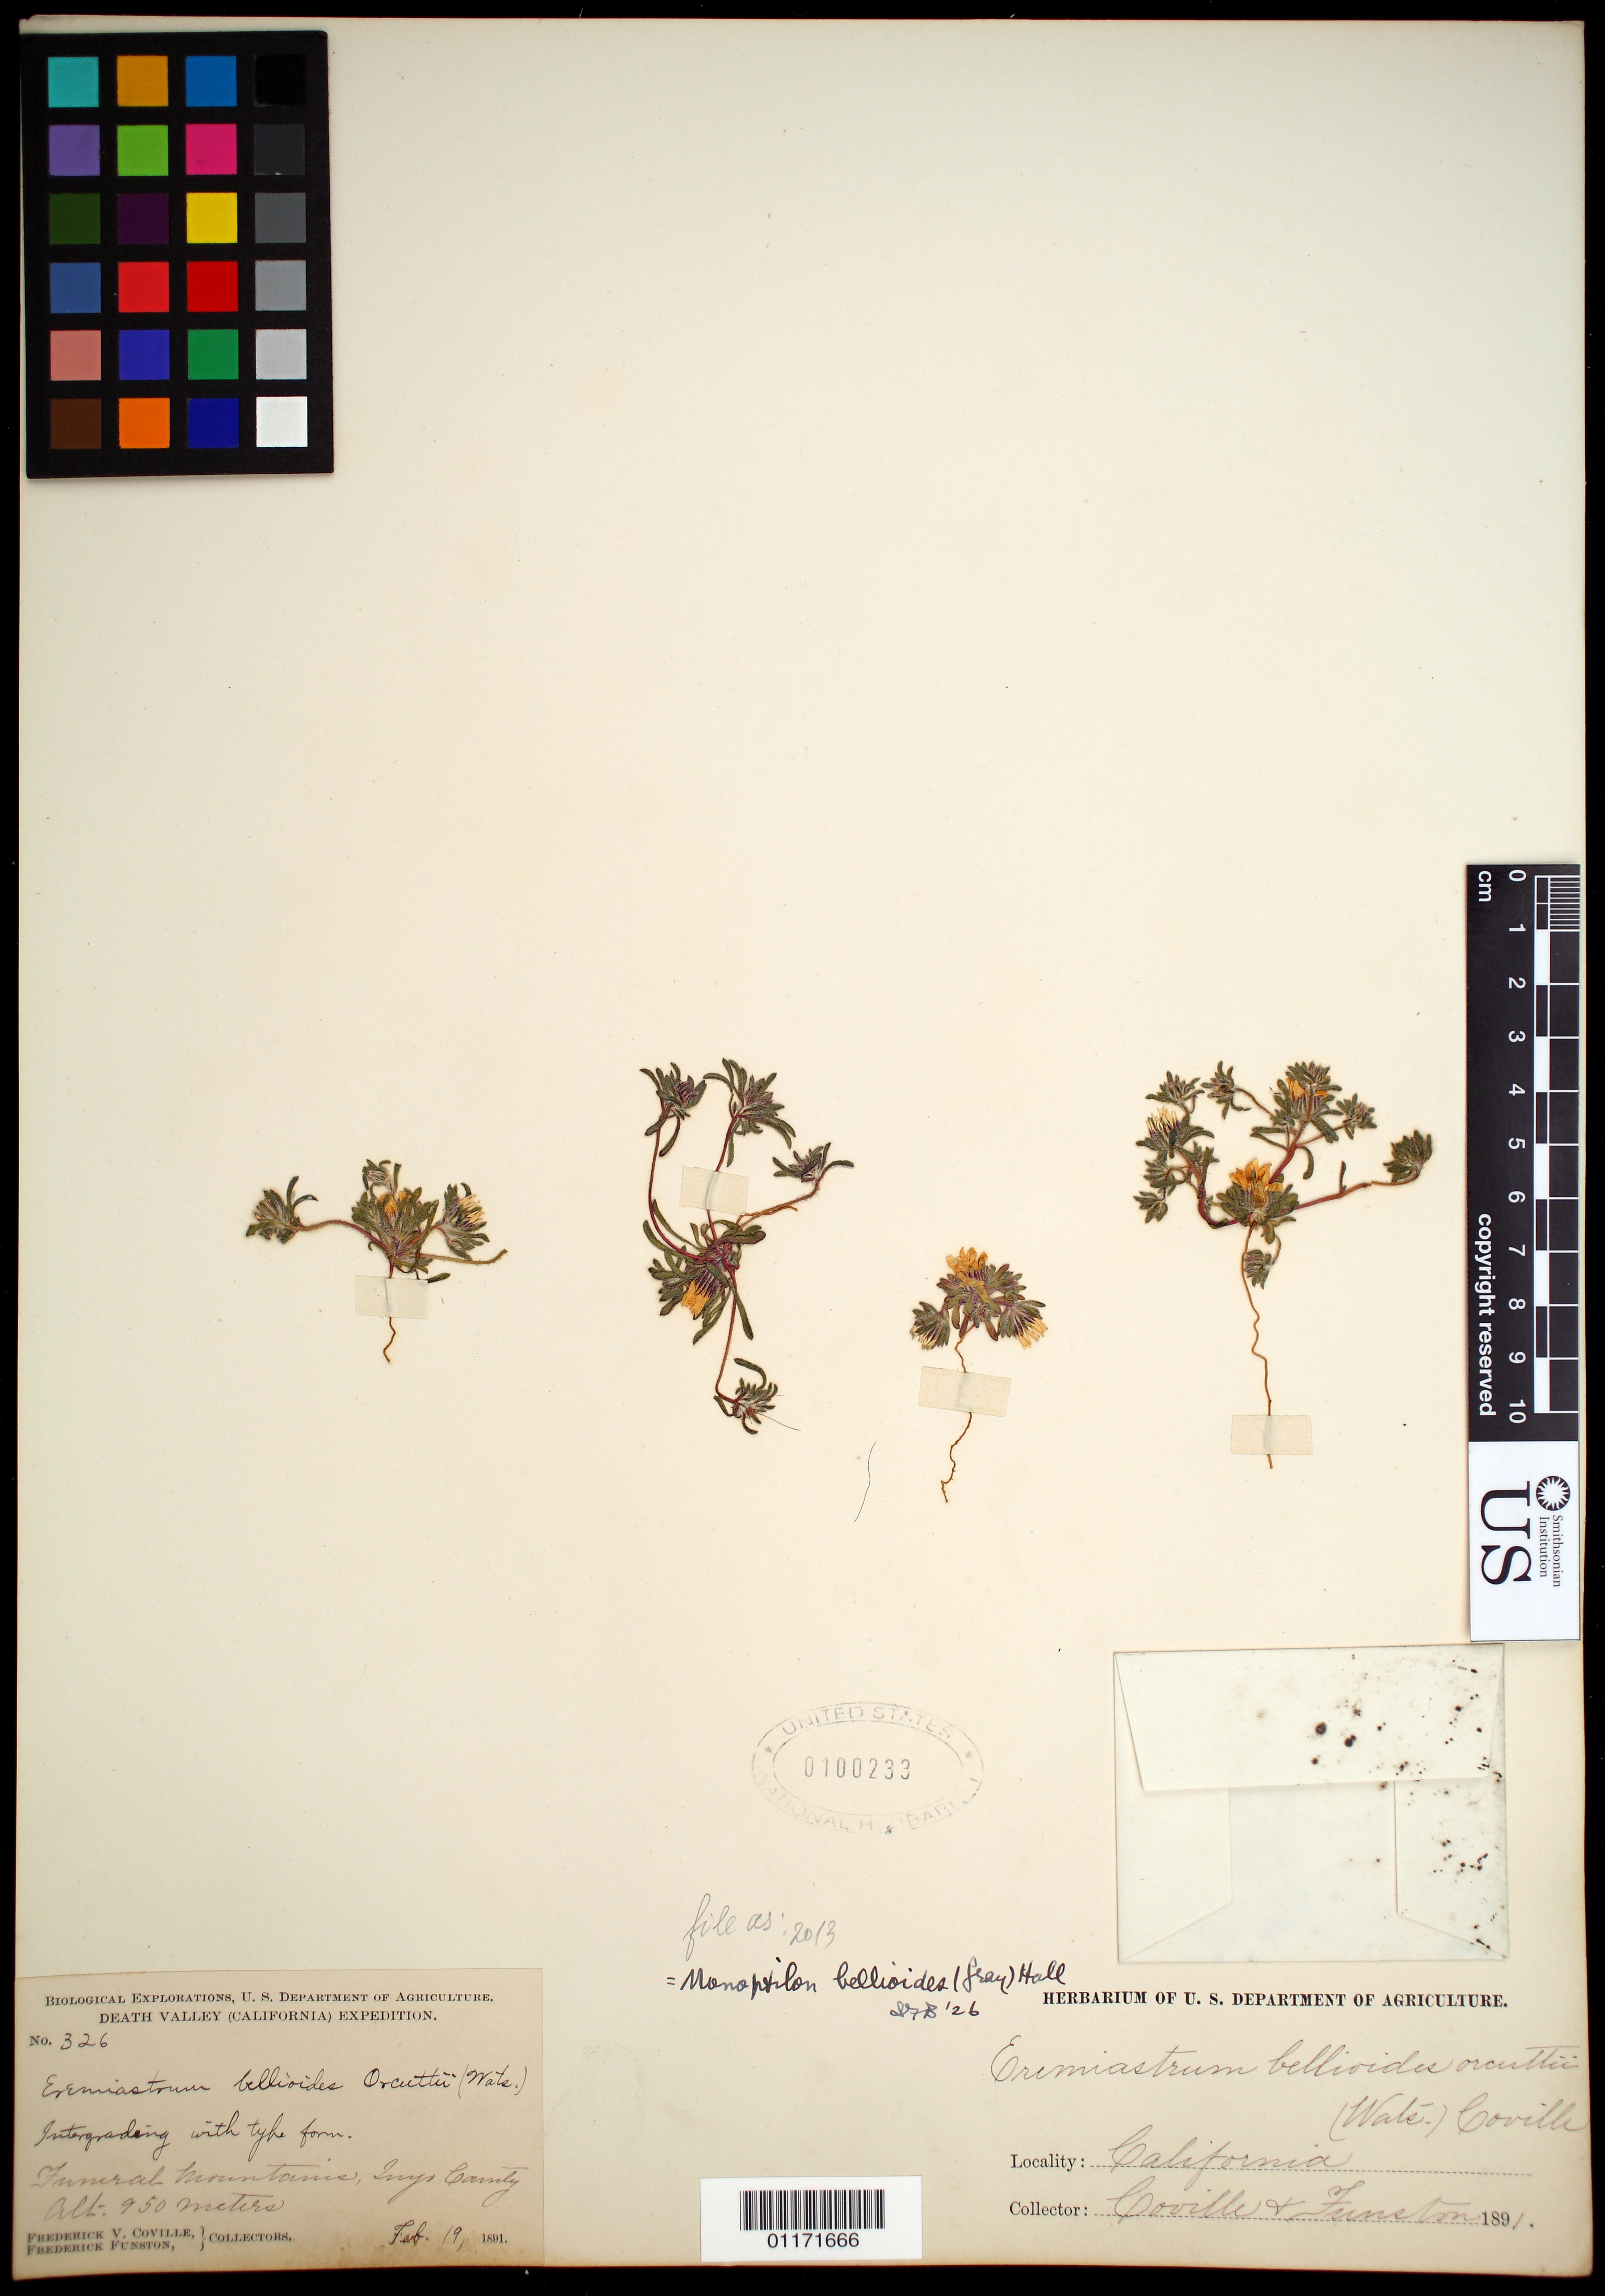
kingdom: Plantae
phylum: Tracheophyta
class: Magnoliopsida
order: Asterales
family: Asteraceae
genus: Monoptilon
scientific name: Monoptilon bellioides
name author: (A. Gray) H.M. Hall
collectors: F. V. Coville & F. Funston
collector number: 326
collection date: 1891-02-19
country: United States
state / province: California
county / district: Inyo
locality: Funeral Mountains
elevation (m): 950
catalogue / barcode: US 100233